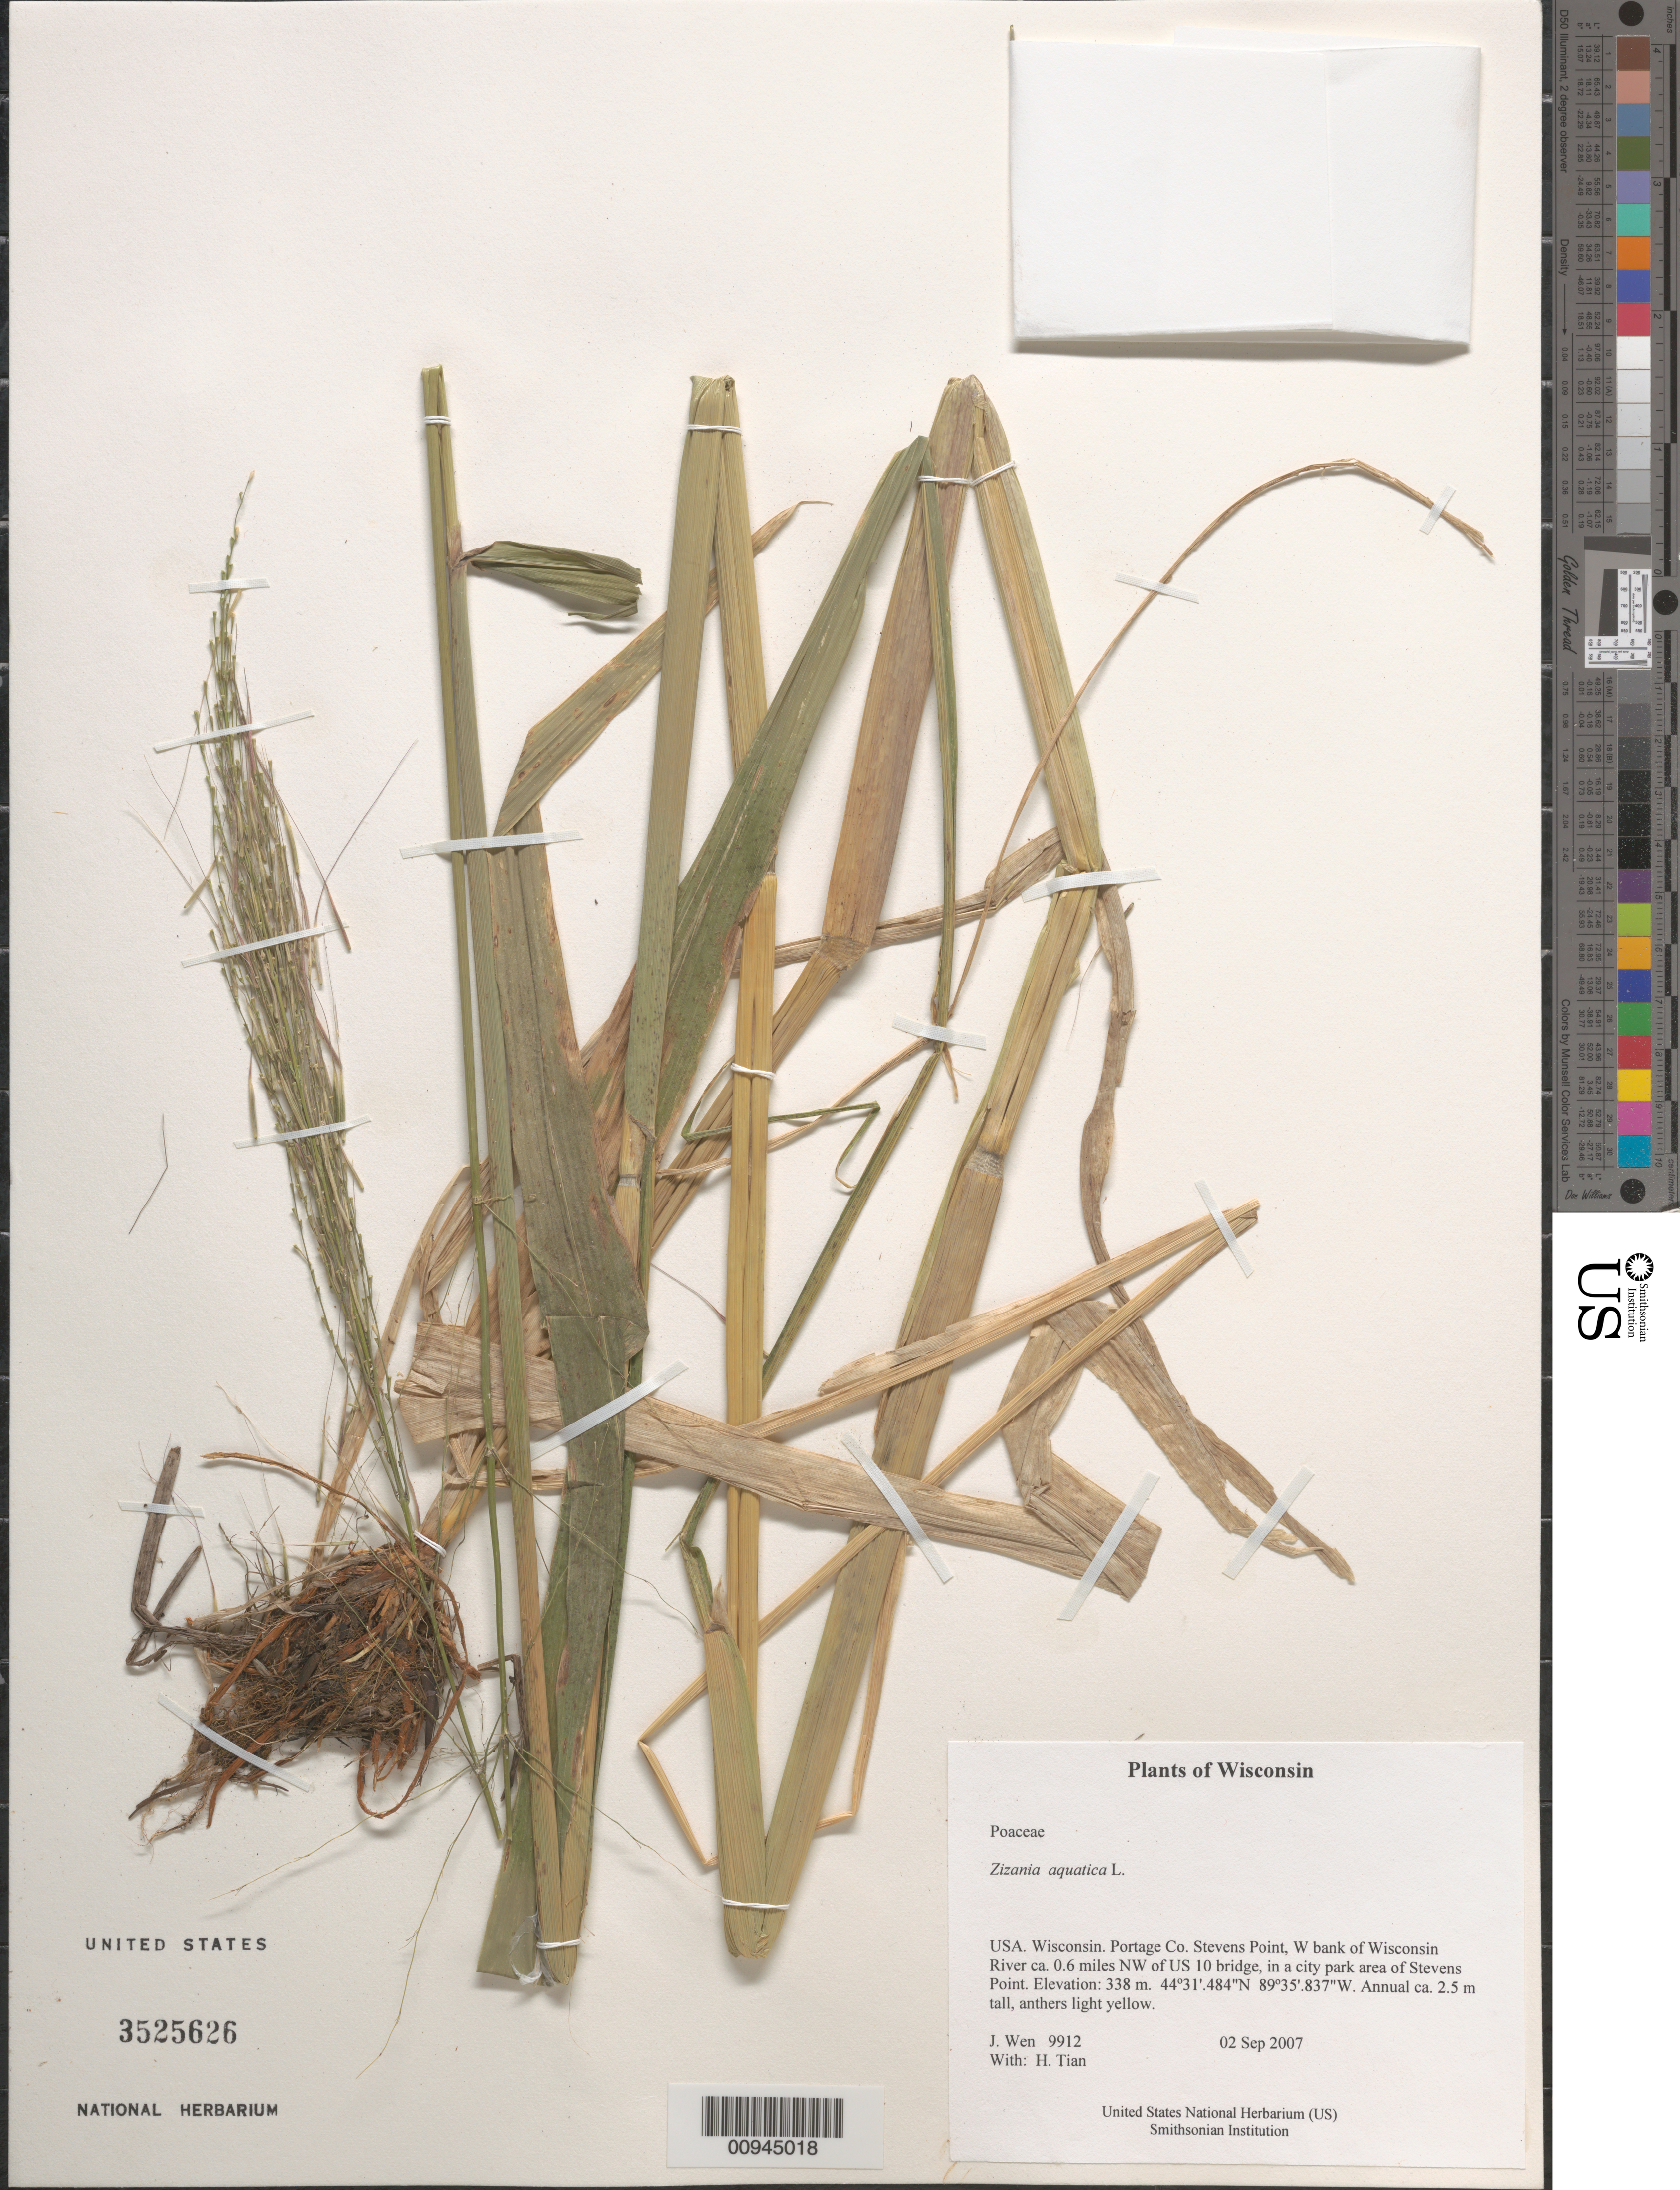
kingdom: Plantae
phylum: Tracheophyta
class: Liliopsida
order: Poales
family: Poaceae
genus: Zizania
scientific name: Zizania aquatica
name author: L.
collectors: J. Wen & H. Tian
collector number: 9912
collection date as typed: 02 Sep 2007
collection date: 2007-09-02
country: United States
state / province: Wisconsin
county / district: Portage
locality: Stevens Point, W bank of Wisconsin River ca. 0.6 miles NW of US 10 bridge, in a city park area of Stevens Point.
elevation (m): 338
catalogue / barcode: US 3525626